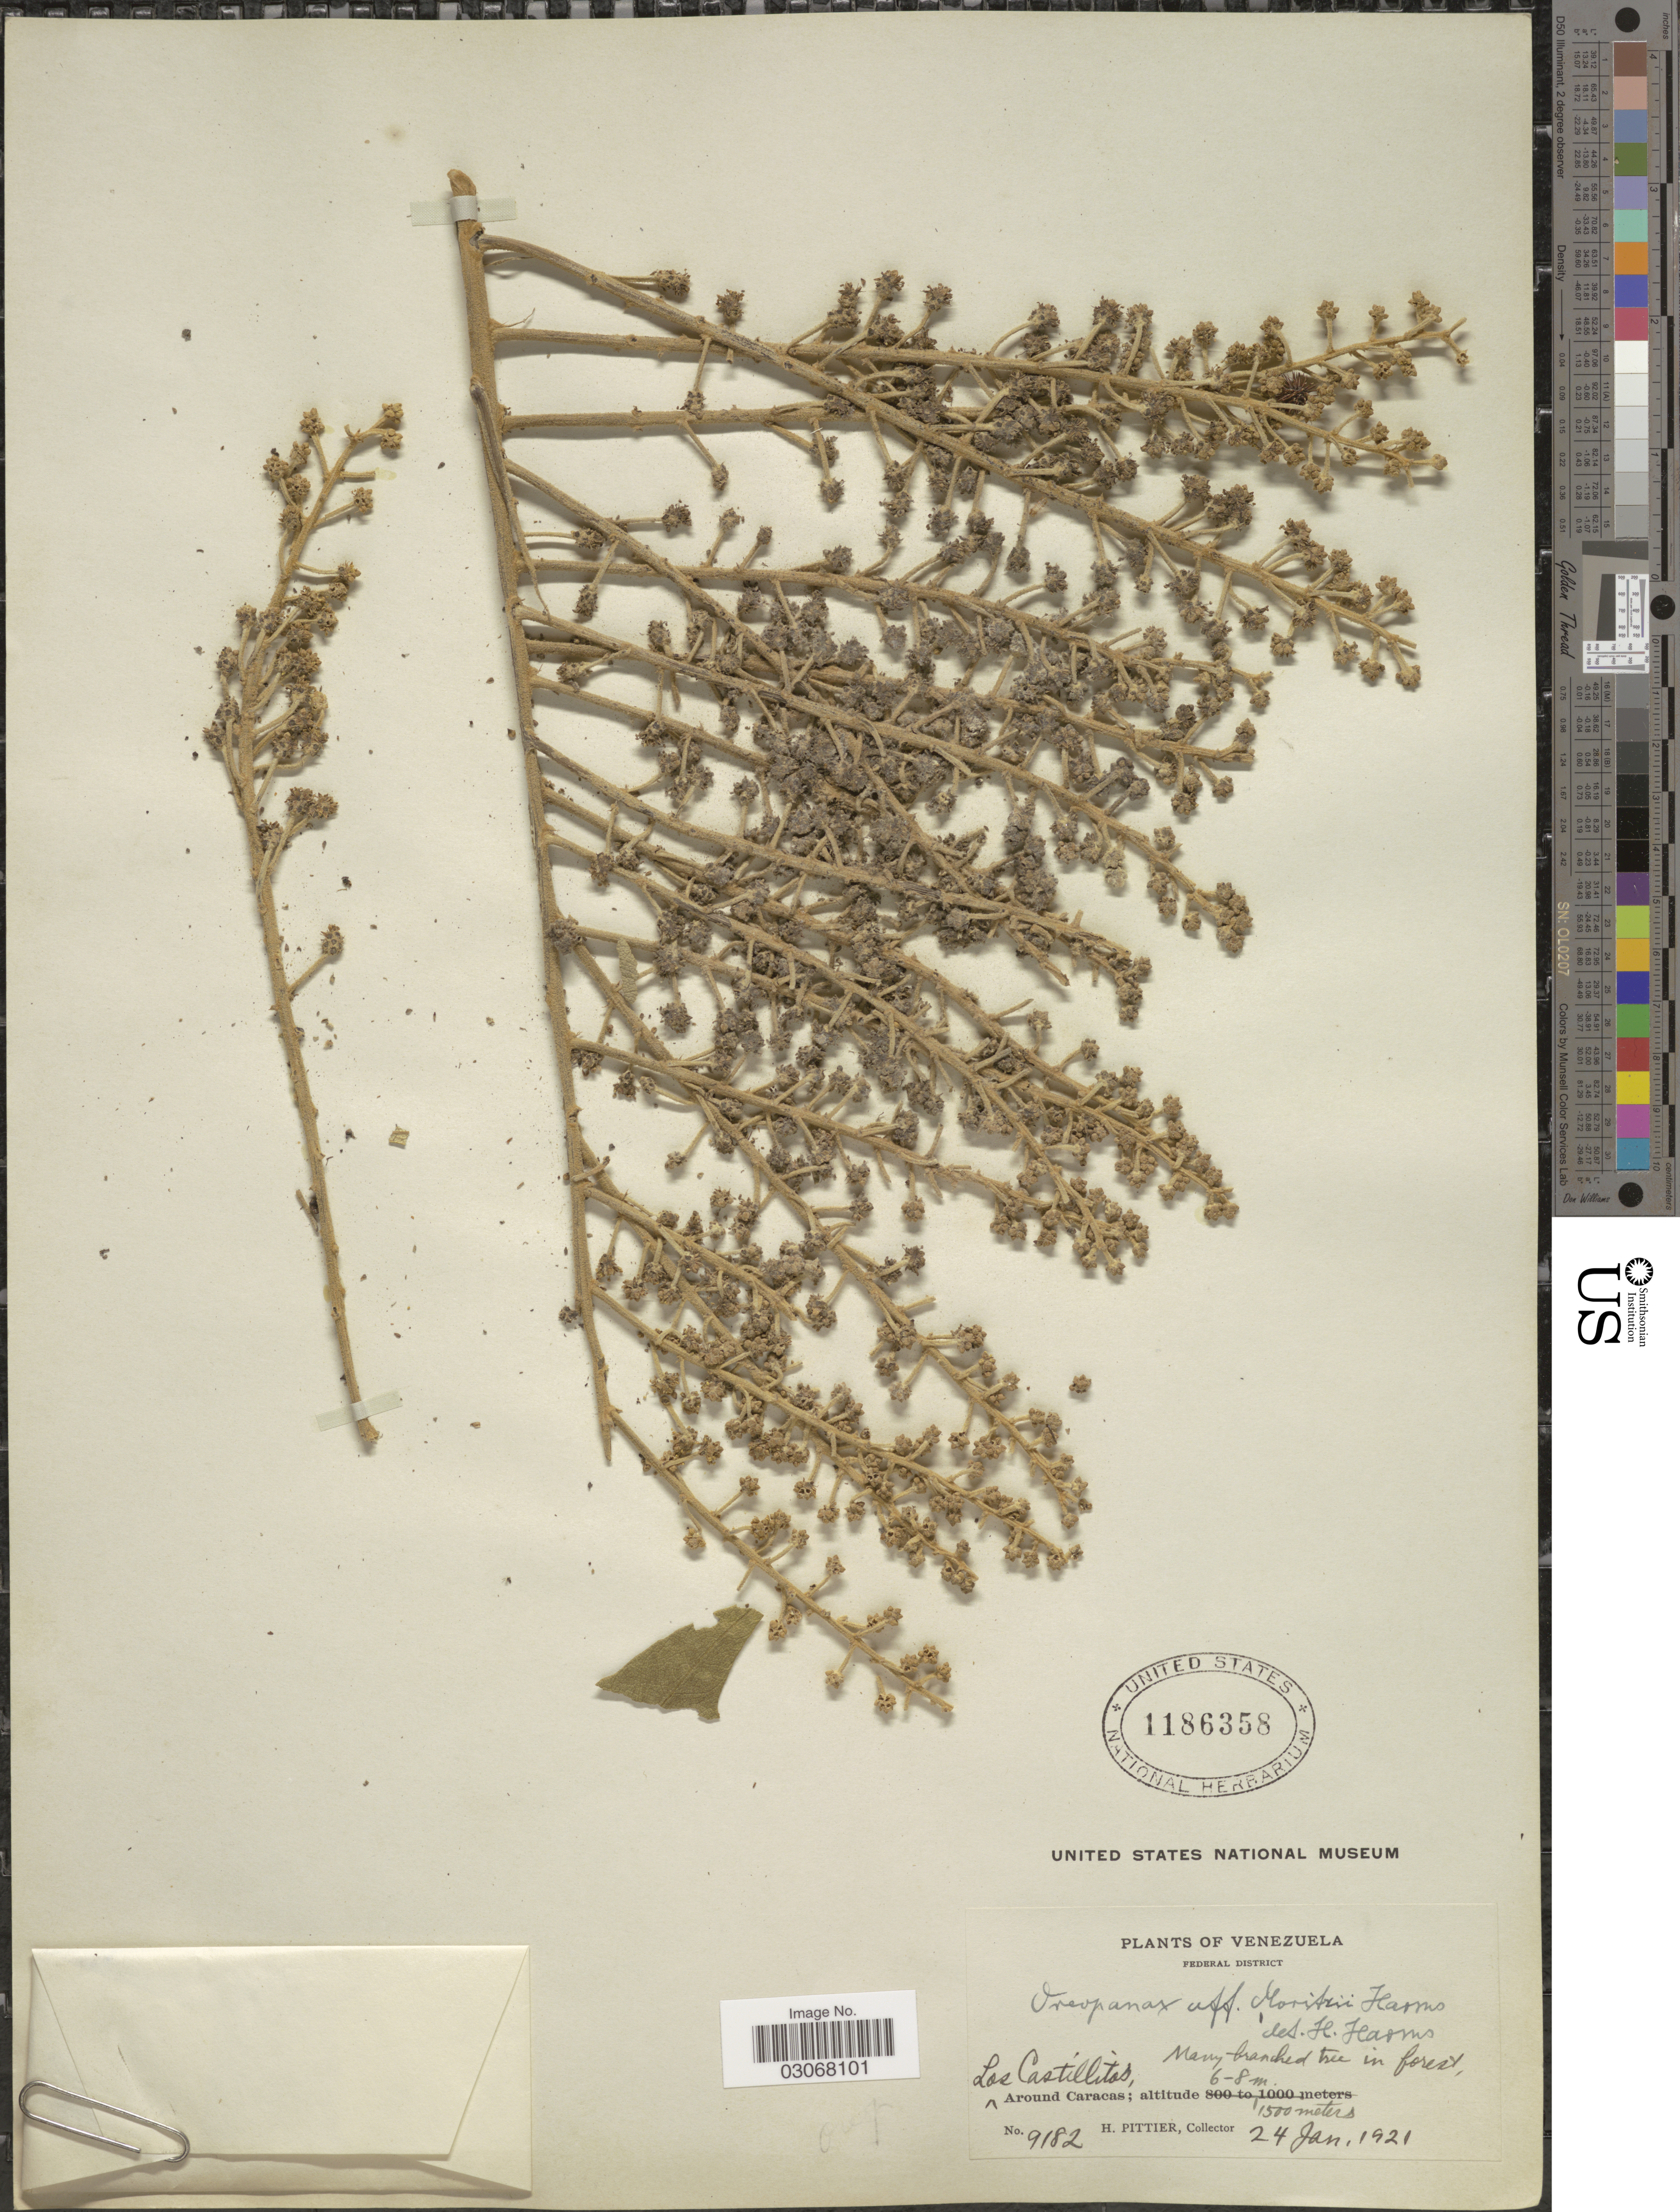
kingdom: Plantae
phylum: Tracheophyta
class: Magnoliopsida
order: Apiales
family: Araliaceae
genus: Oreopanax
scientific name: Oreopanax reticulatus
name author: (Willd. ex Schult.) Decne. & Planch.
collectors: H. F. Pittier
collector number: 9182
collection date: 1921-01-24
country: Venezuela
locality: Federal District. Los Castillitas. Around Caracas.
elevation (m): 1500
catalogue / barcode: US 1186358